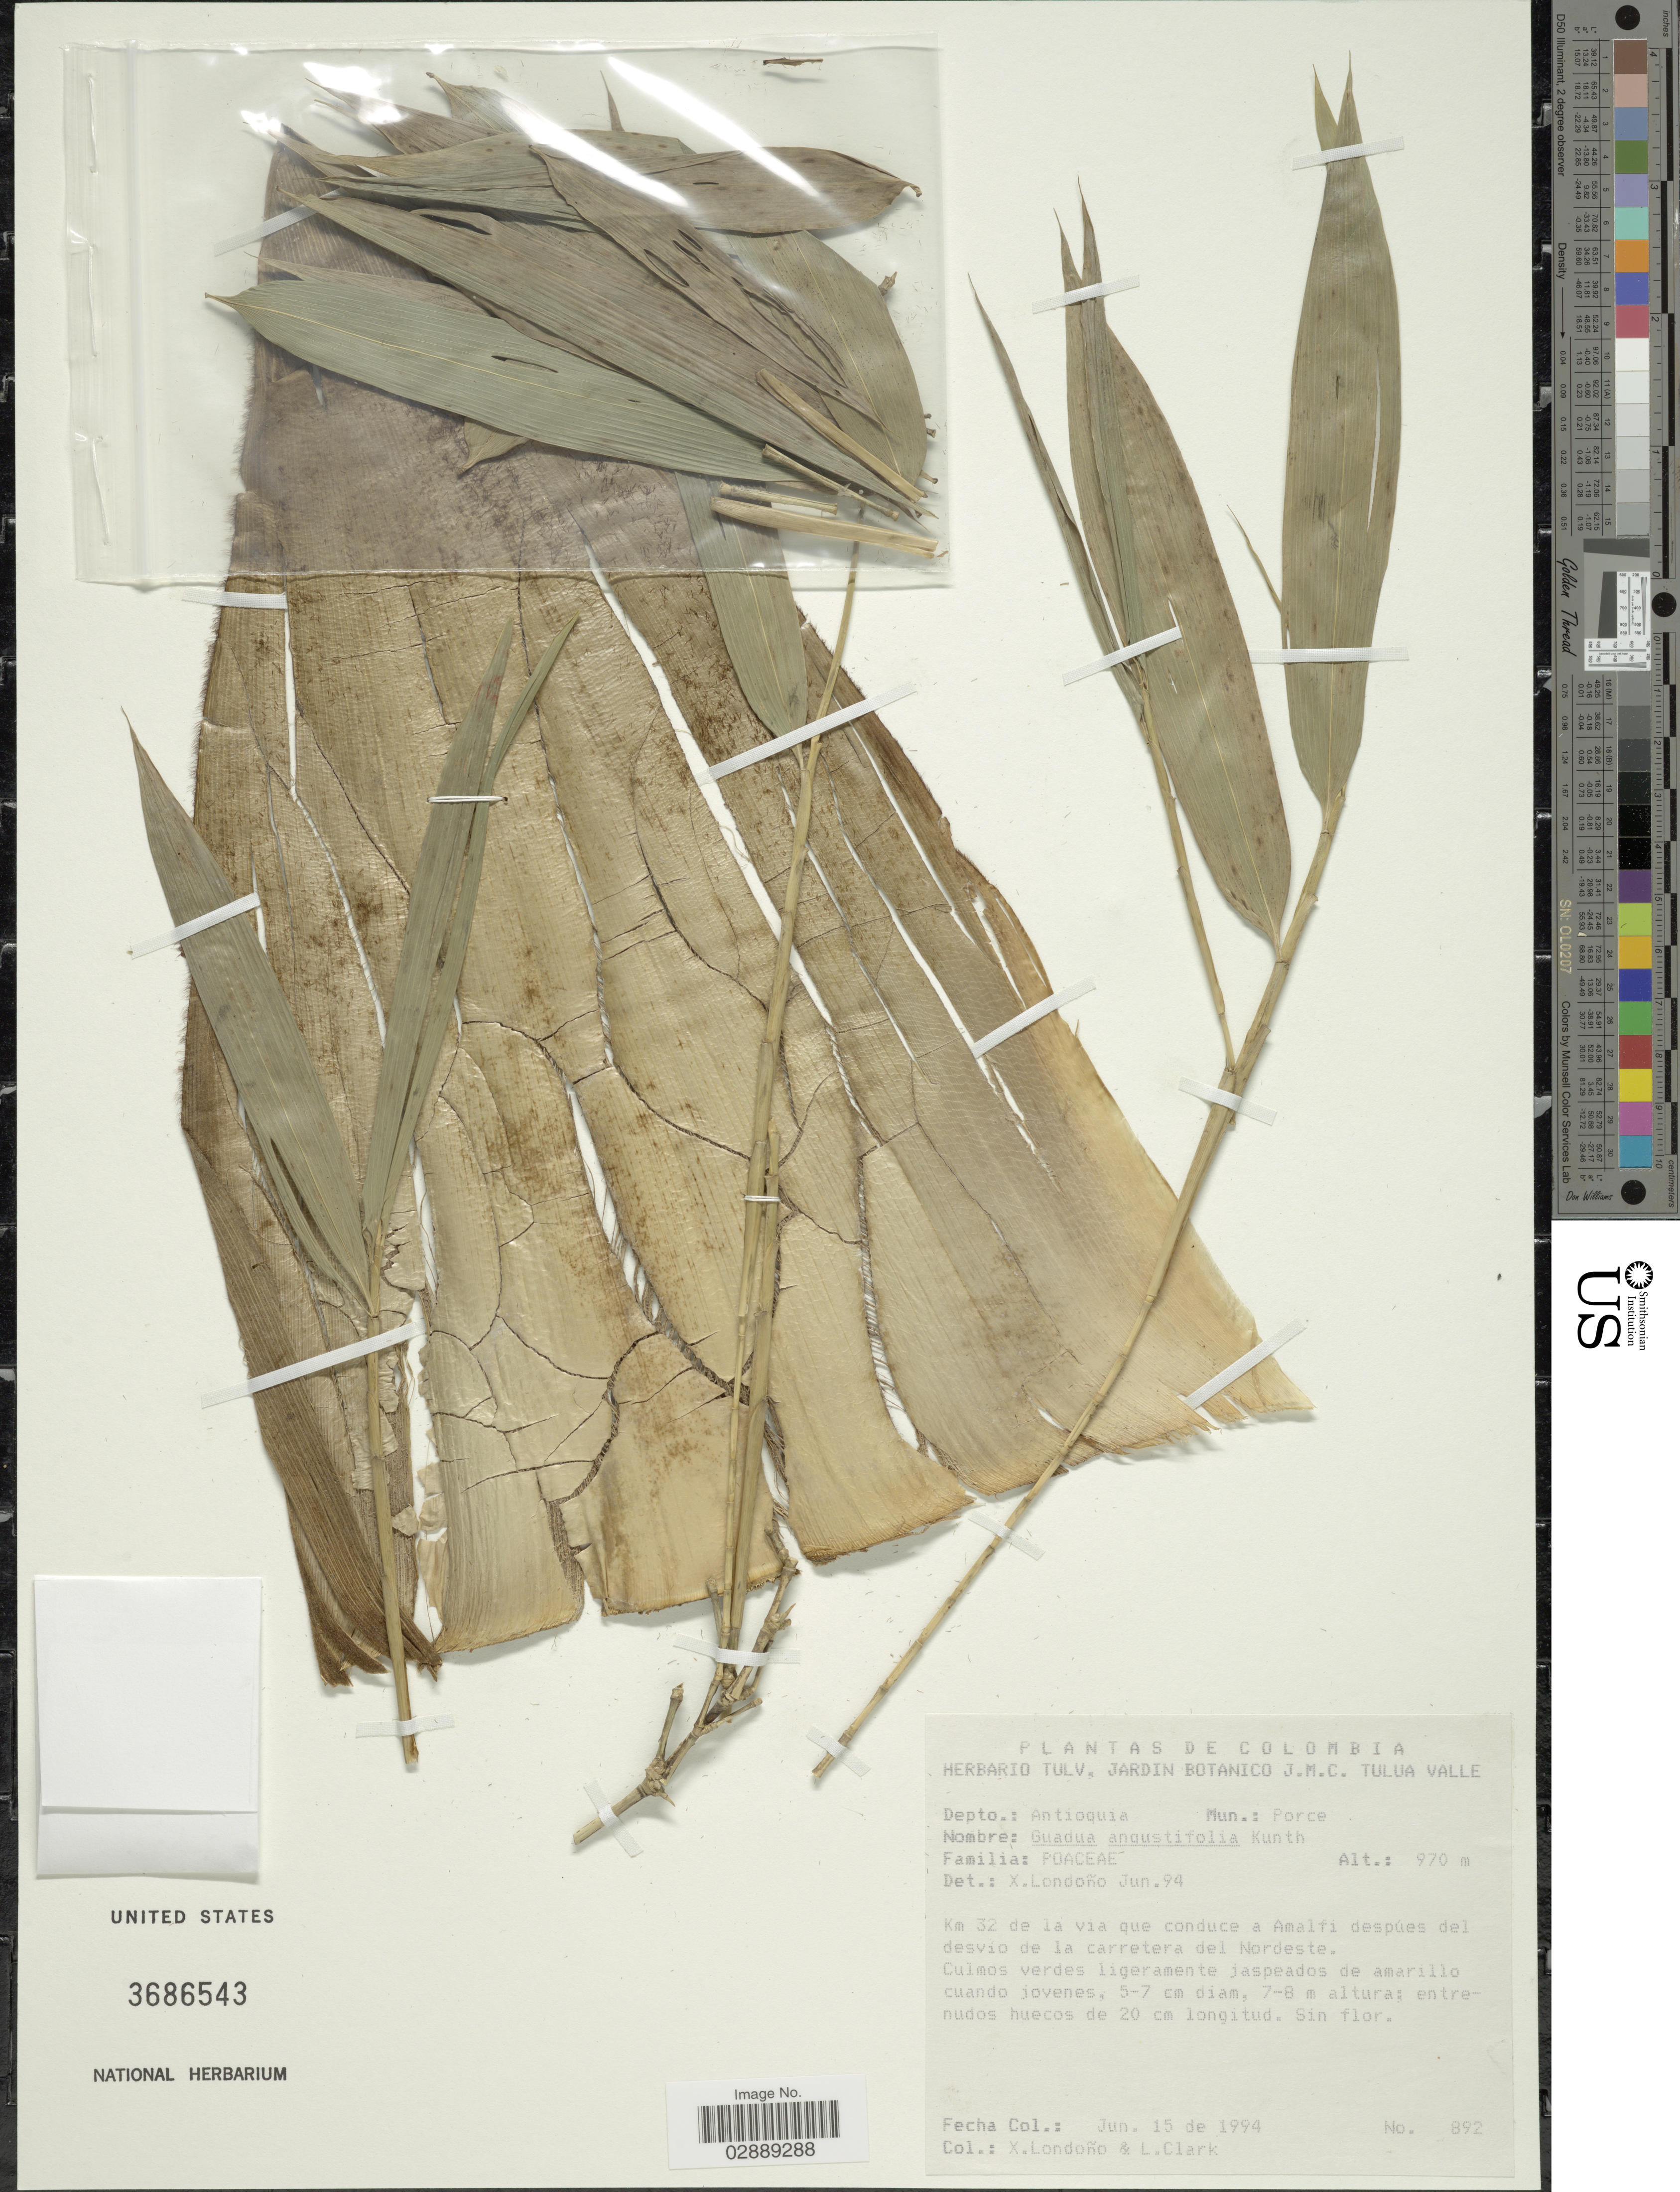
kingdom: Plantae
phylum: Tracheophyta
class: Liliopsida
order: Poales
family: Poaceae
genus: Guadua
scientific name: Guadua angustifolia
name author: Kunth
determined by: Londoño, X., (TULV), Jardin Botanico "Juan Maria Cespedes"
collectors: X. Londoño & L. Clark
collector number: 892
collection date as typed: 15 Jun 1994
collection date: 1994-06-15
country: Colombia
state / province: Antioquiá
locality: Km 32 de la via que conduce a Amalfi despues del desvio de la carretera del Nordeste.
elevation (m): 970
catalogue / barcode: US 3686543